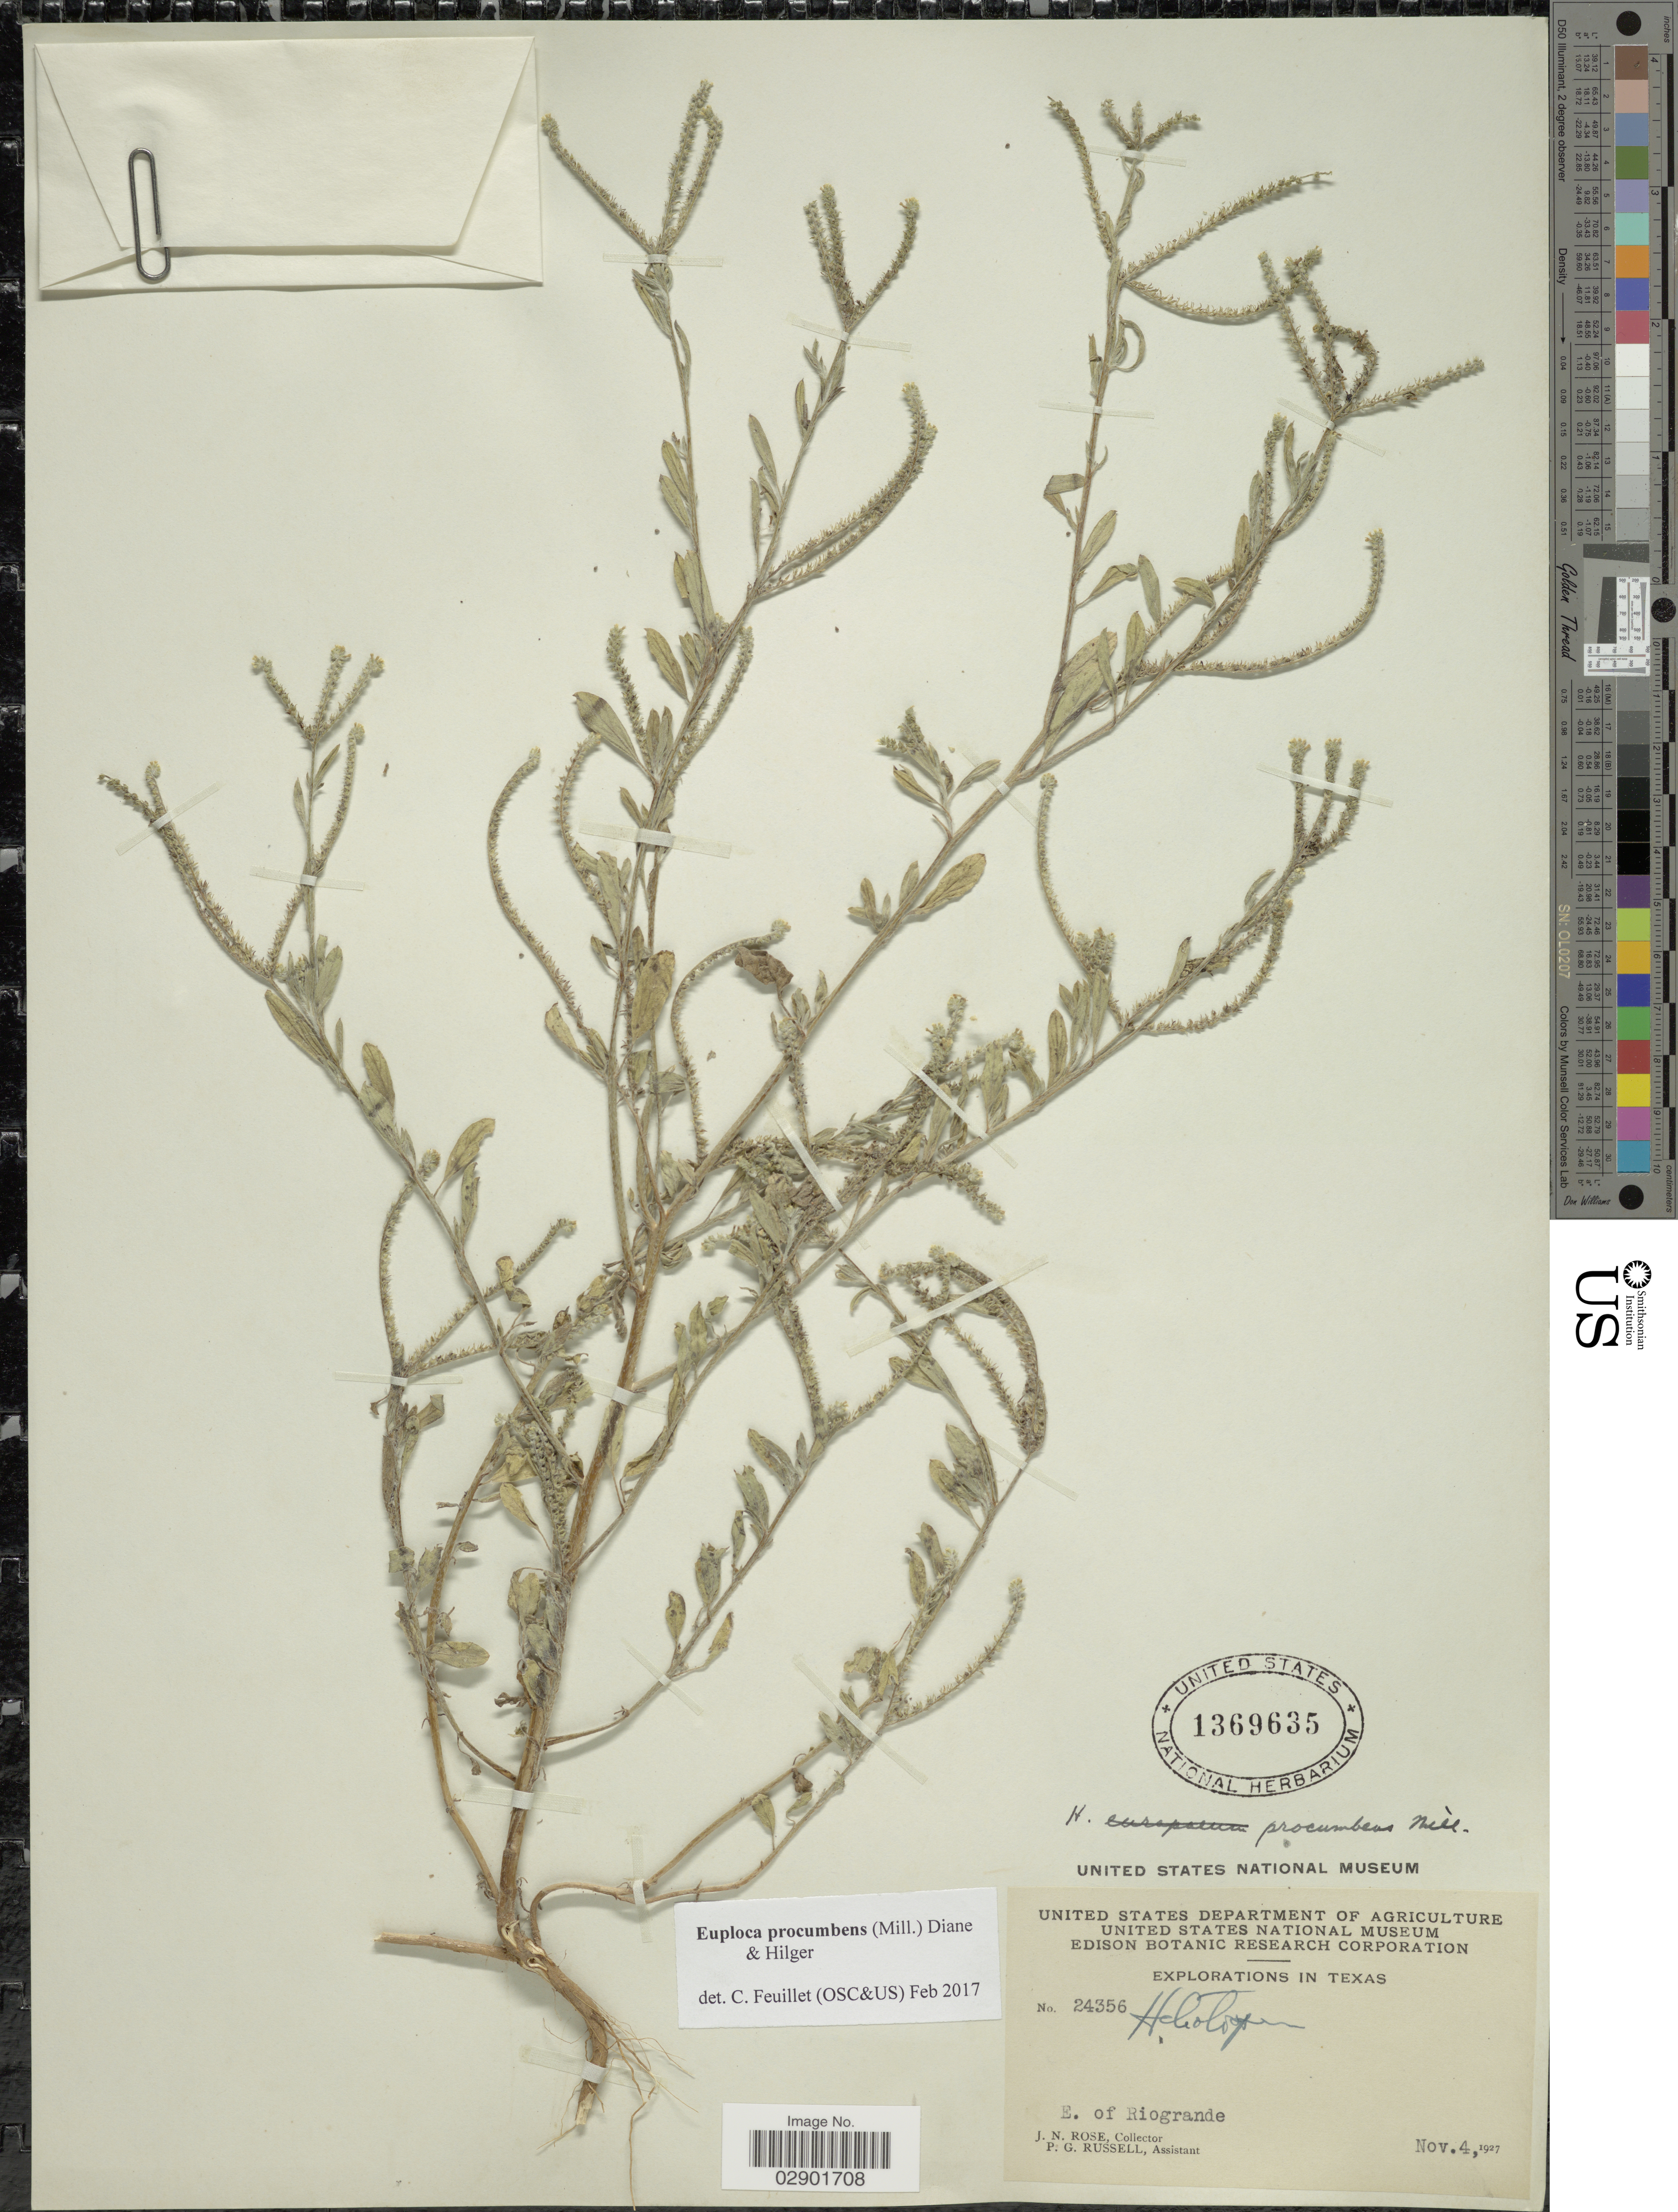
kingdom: Plantae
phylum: Tracheophyta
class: Magnoliopsida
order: Boraginales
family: Heliotropiaceae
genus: Euploca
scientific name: Euploca procumbens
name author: (Mill.) Diane & Hilger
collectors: J. N. Rose & P. G. Russell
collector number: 24356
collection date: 1927-11-04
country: United States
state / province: Texas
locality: E. of Riogrande.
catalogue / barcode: US 1369635